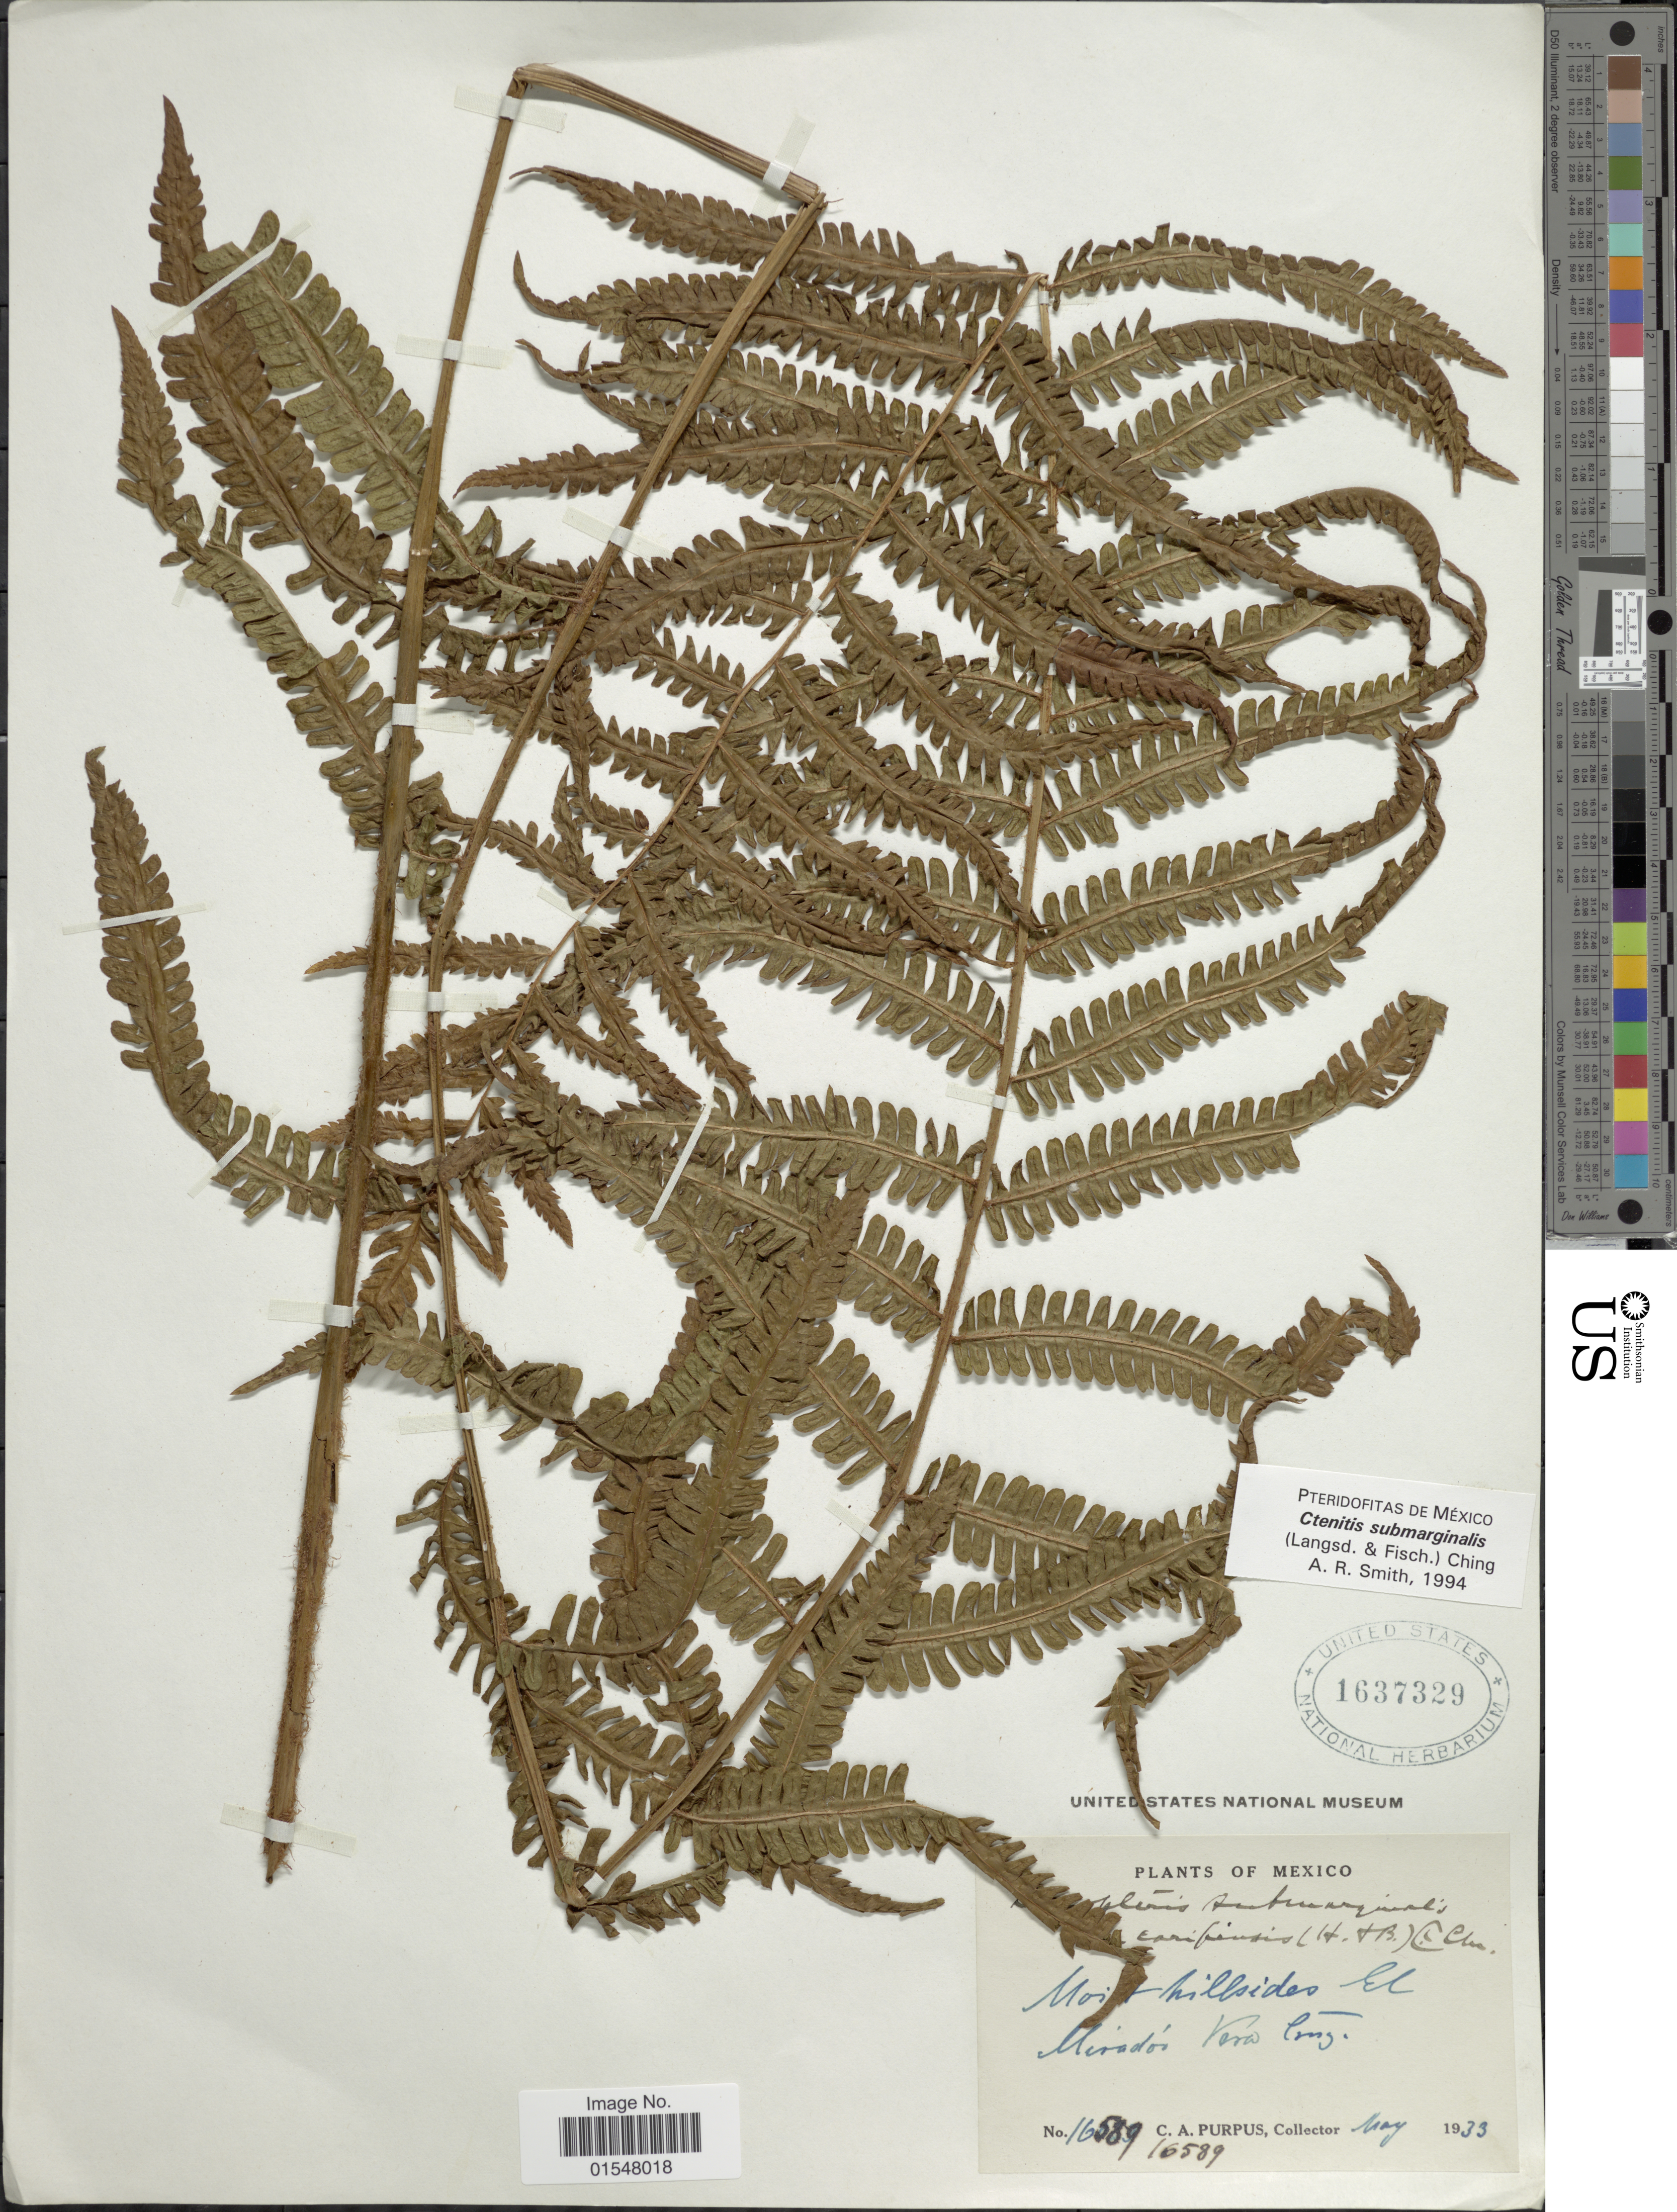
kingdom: Plantae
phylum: Tracheophyta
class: Polypodiopsida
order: Polypodiales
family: Dryopteridaceae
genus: Ctenitis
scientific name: Ctenitis submarginalis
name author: (Langsd. & Fisch.) Ching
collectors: C. A. Purpus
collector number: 16589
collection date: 1933-05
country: Mexico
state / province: Veracruz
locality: Vera Cruz, moist hillsides El Miradó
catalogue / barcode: US 1637329